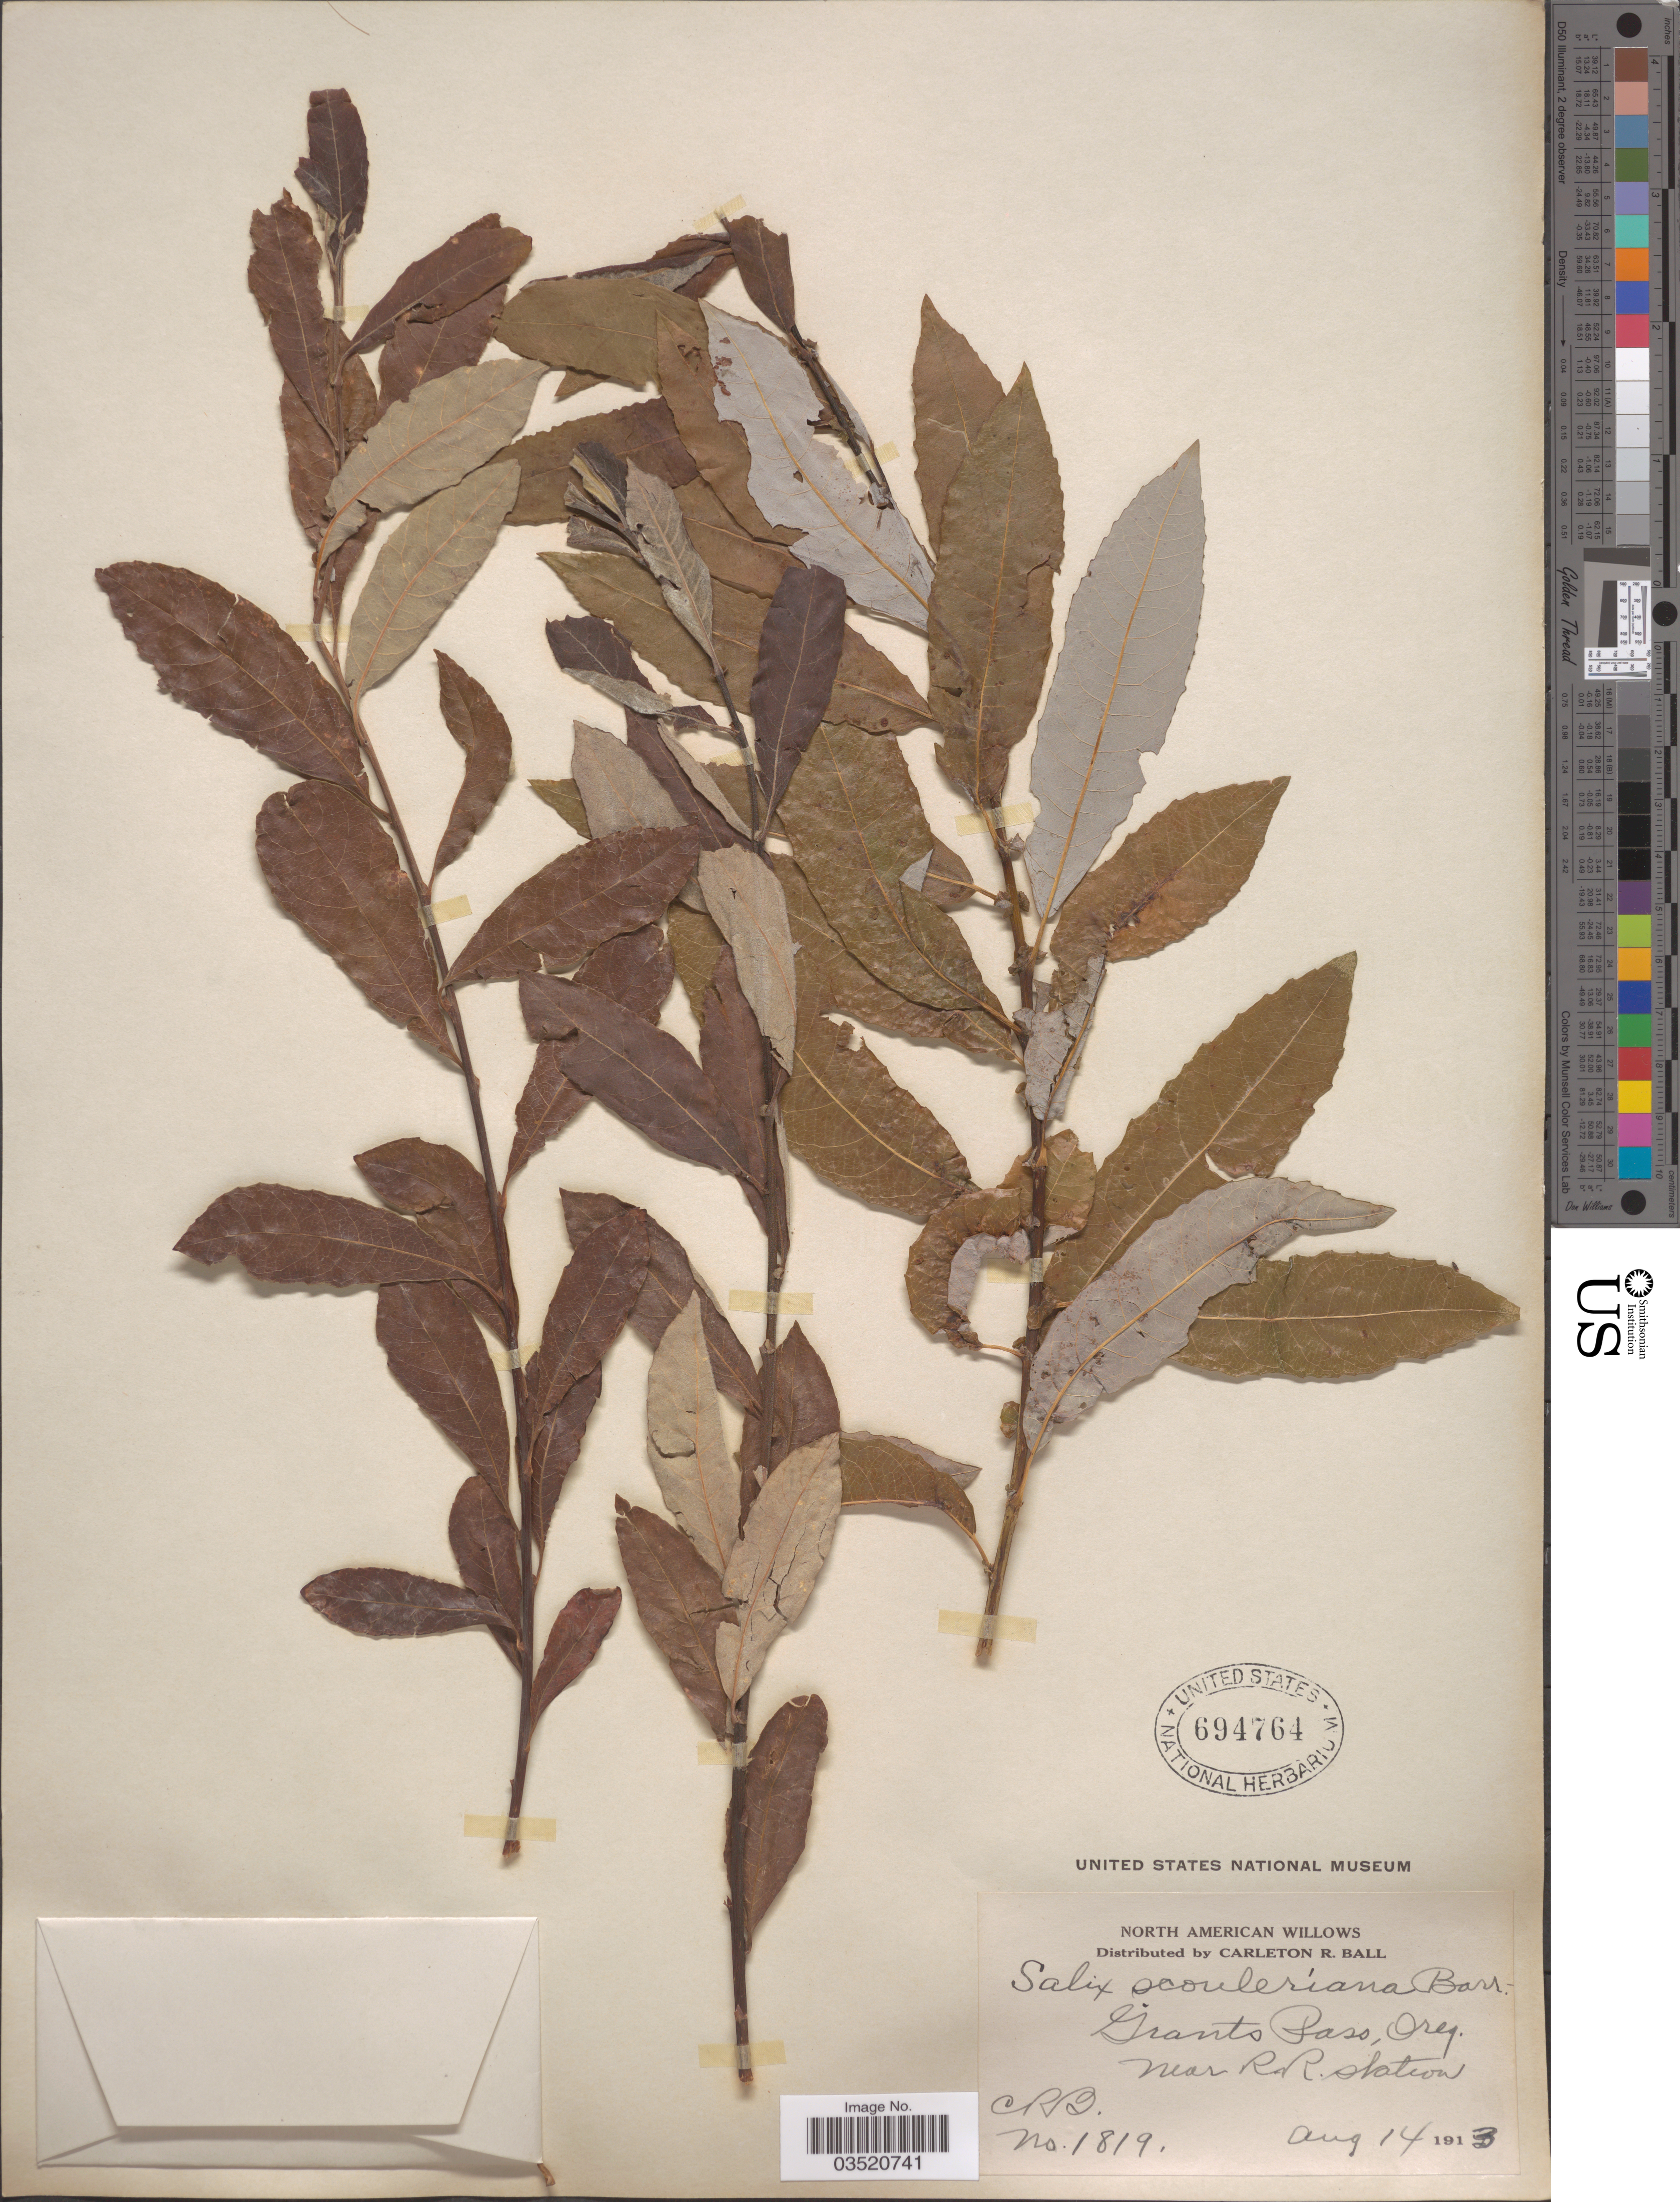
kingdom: Plantae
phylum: Tracheophyta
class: Magnoliopsida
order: Malpighiales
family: Salicaceae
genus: Salix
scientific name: Salix scouleriana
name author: Barratt ex Hook.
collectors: C. R. Ball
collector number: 1819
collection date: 1913-08-14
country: United States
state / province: Oregon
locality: Grants Pass. Near R.R. station.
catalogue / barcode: US 694764